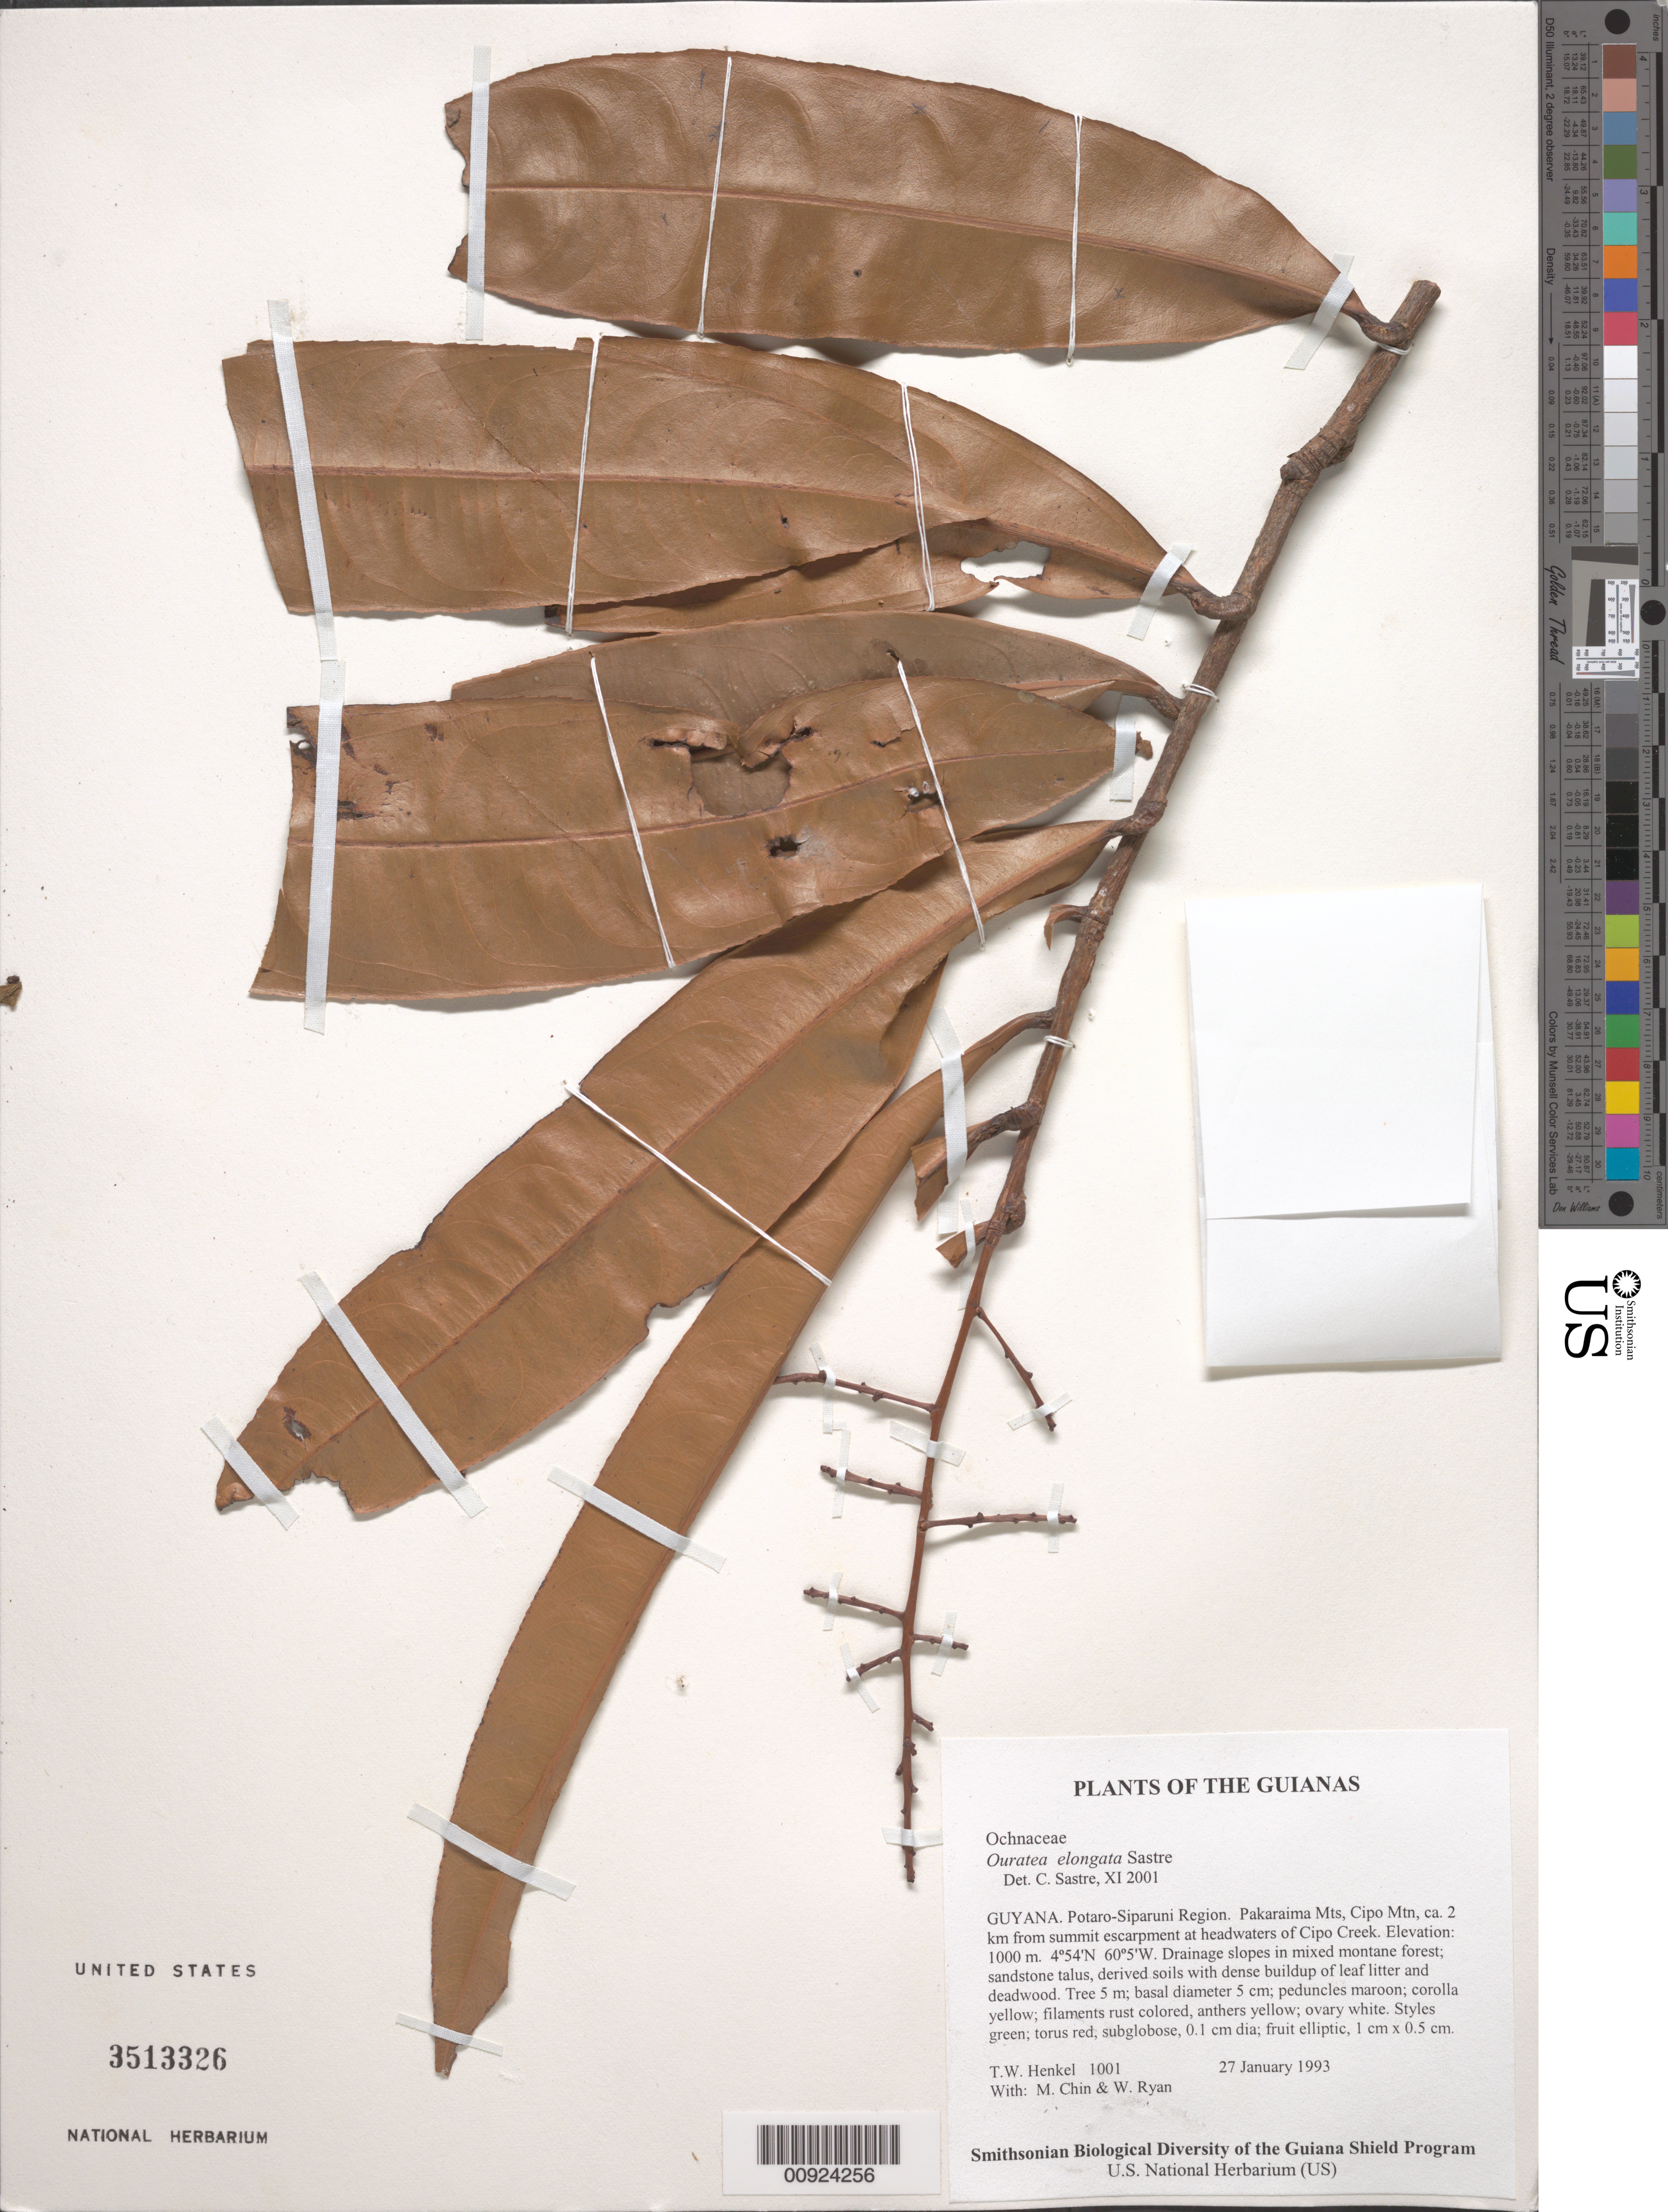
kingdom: Plantae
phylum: Tracheophyta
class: Magnoliopsida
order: Malpighiales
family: Ochnaceae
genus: Ouratea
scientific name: Ouratea elongata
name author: Sastre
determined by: Sastre, C. H. L.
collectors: T. Henkel, M. Chin & W. Ryan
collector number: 1001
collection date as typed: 27 January 1993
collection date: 1993-01-27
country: Guyana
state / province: Potaro-Siparuni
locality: Pakaraima Mts, Cipo Mtn, ca. 2 km from summit escarpment, headwaters Cipo Creek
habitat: Drainage slopes in mixed montane forest; sandstone talus, derived soils with dense buildup of leaf litter and deadwood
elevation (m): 1000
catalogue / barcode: US 3513326